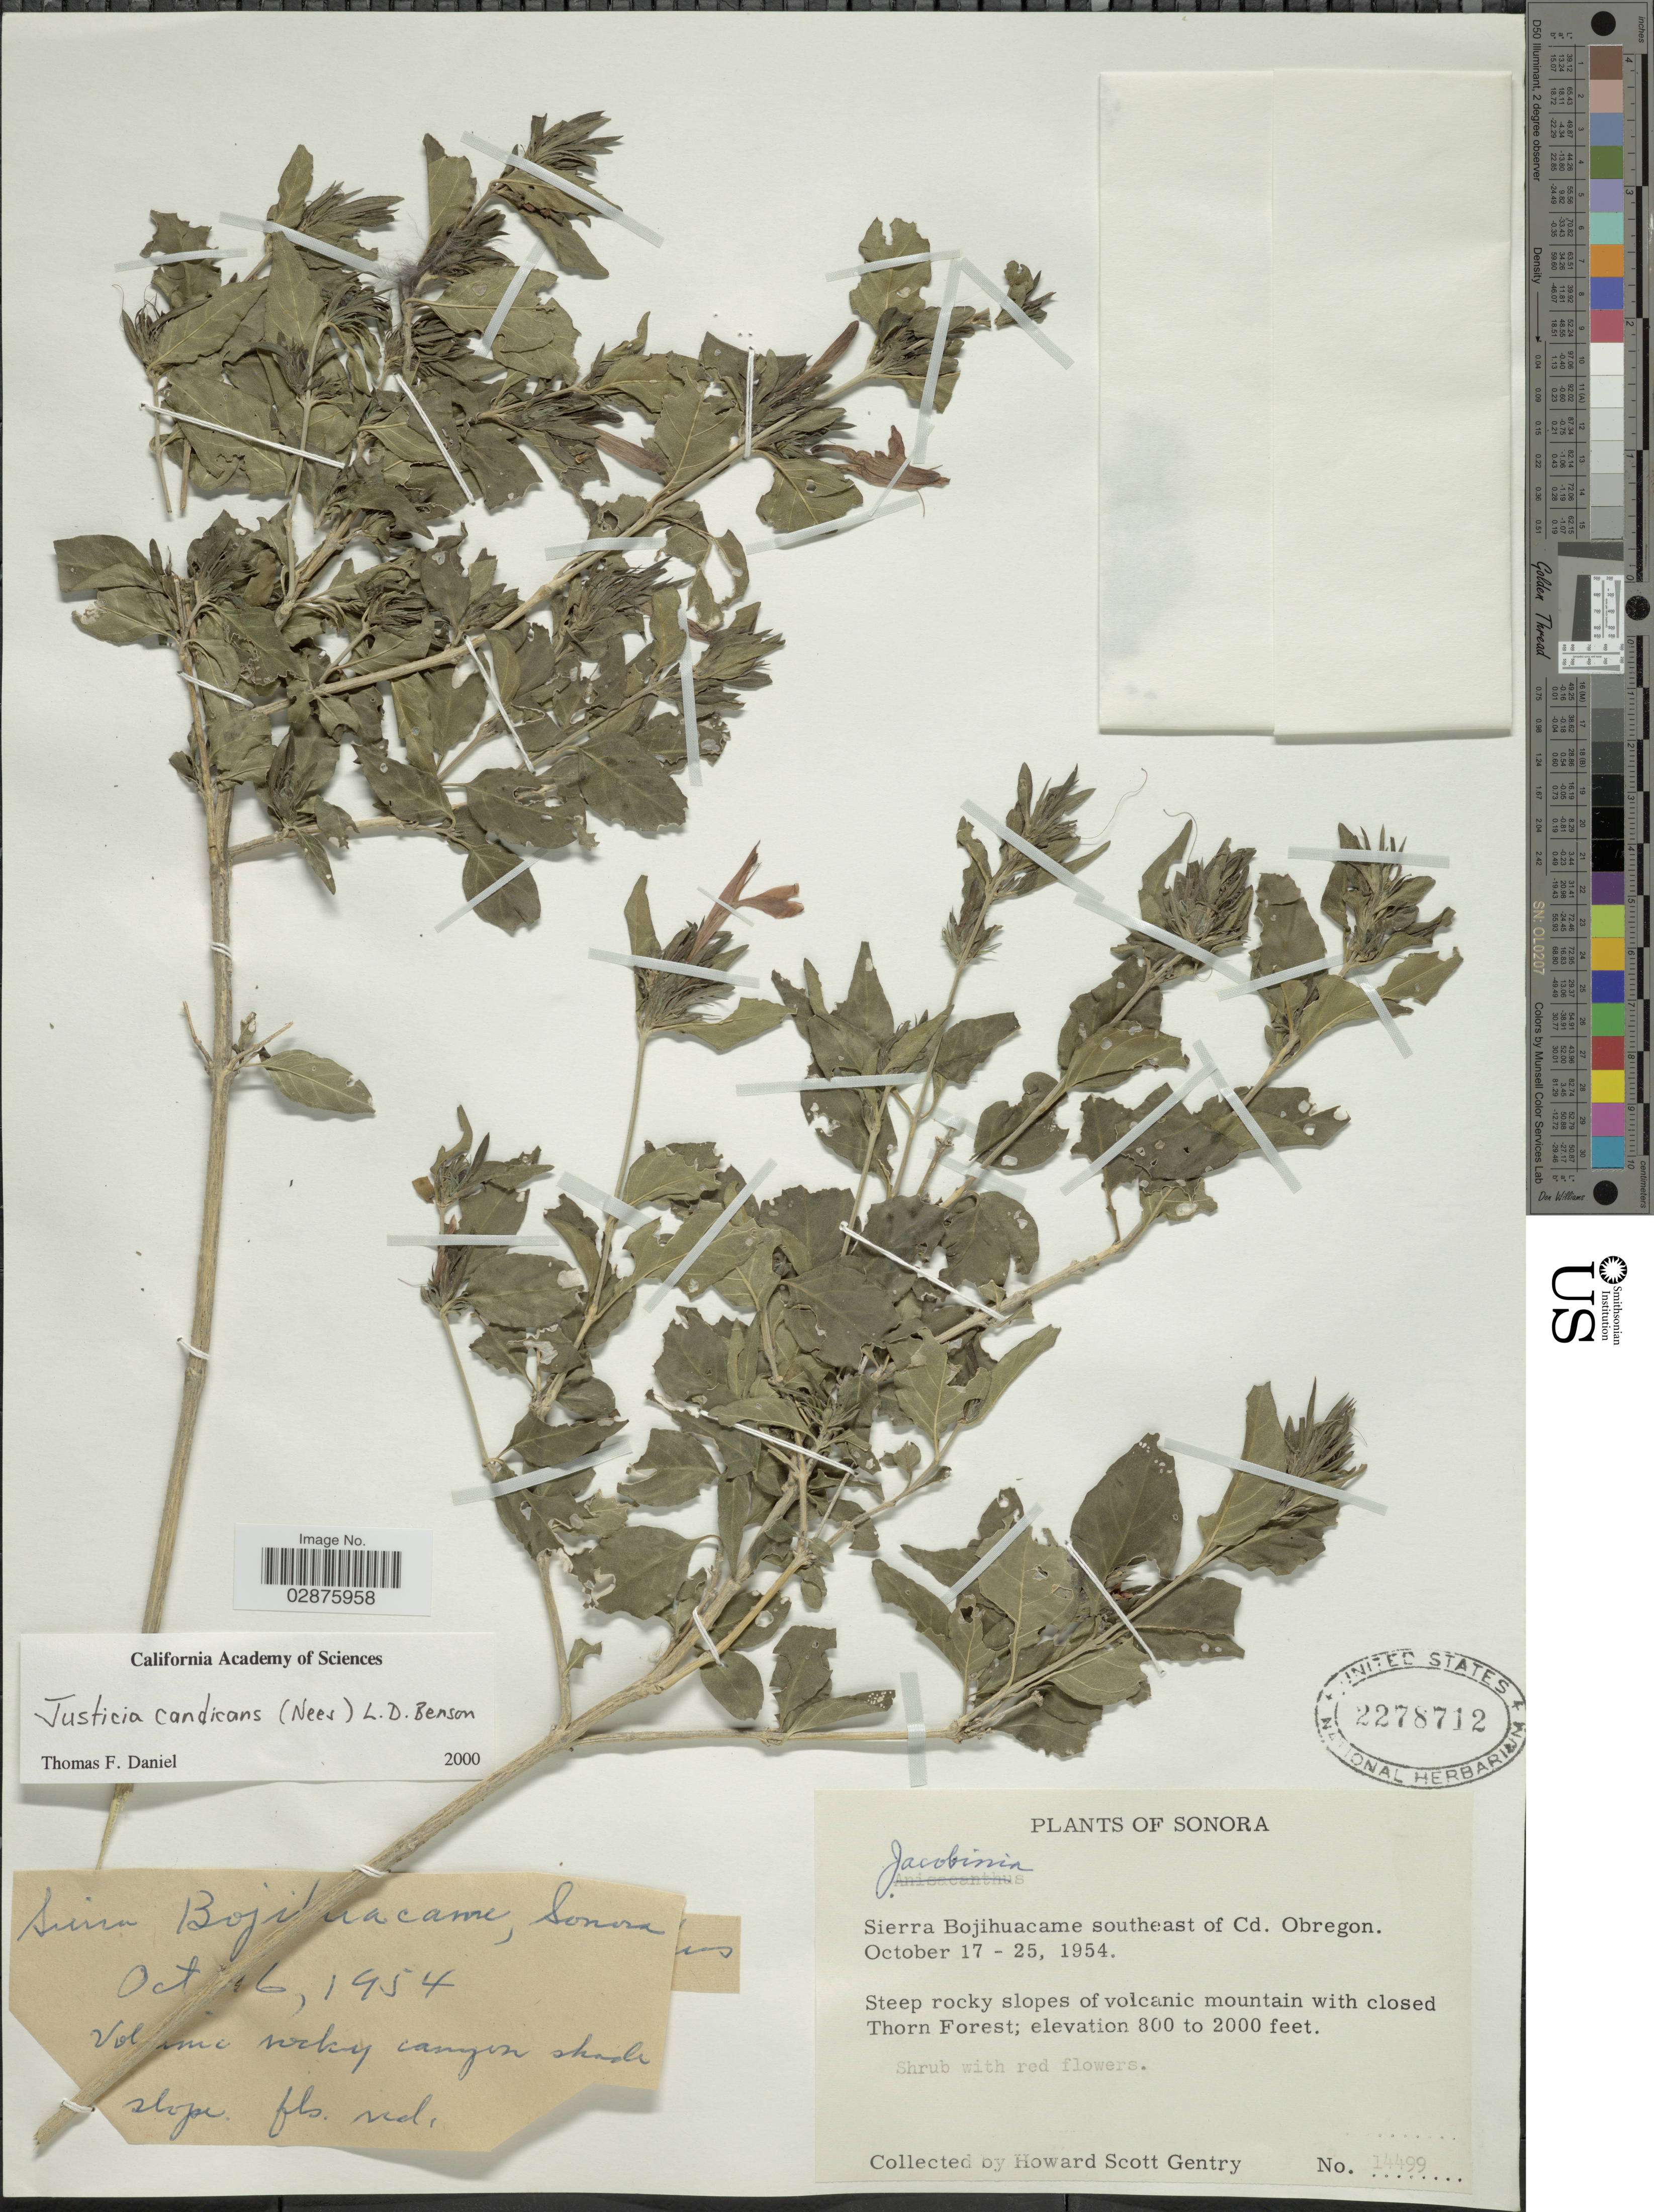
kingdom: Plantae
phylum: Tracheophyta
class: Magnoliopsida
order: Lamiales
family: Acanthaceae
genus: Justicia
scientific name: Justicia candicans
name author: (Nees) L.D. Benson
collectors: H. S. Gentry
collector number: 14499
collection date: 1954-10-16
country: Mexico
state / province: Sonora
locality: Sierra Bojihuacame southeast of Cd. Obregon.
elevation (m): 244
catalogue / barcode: US 2278712